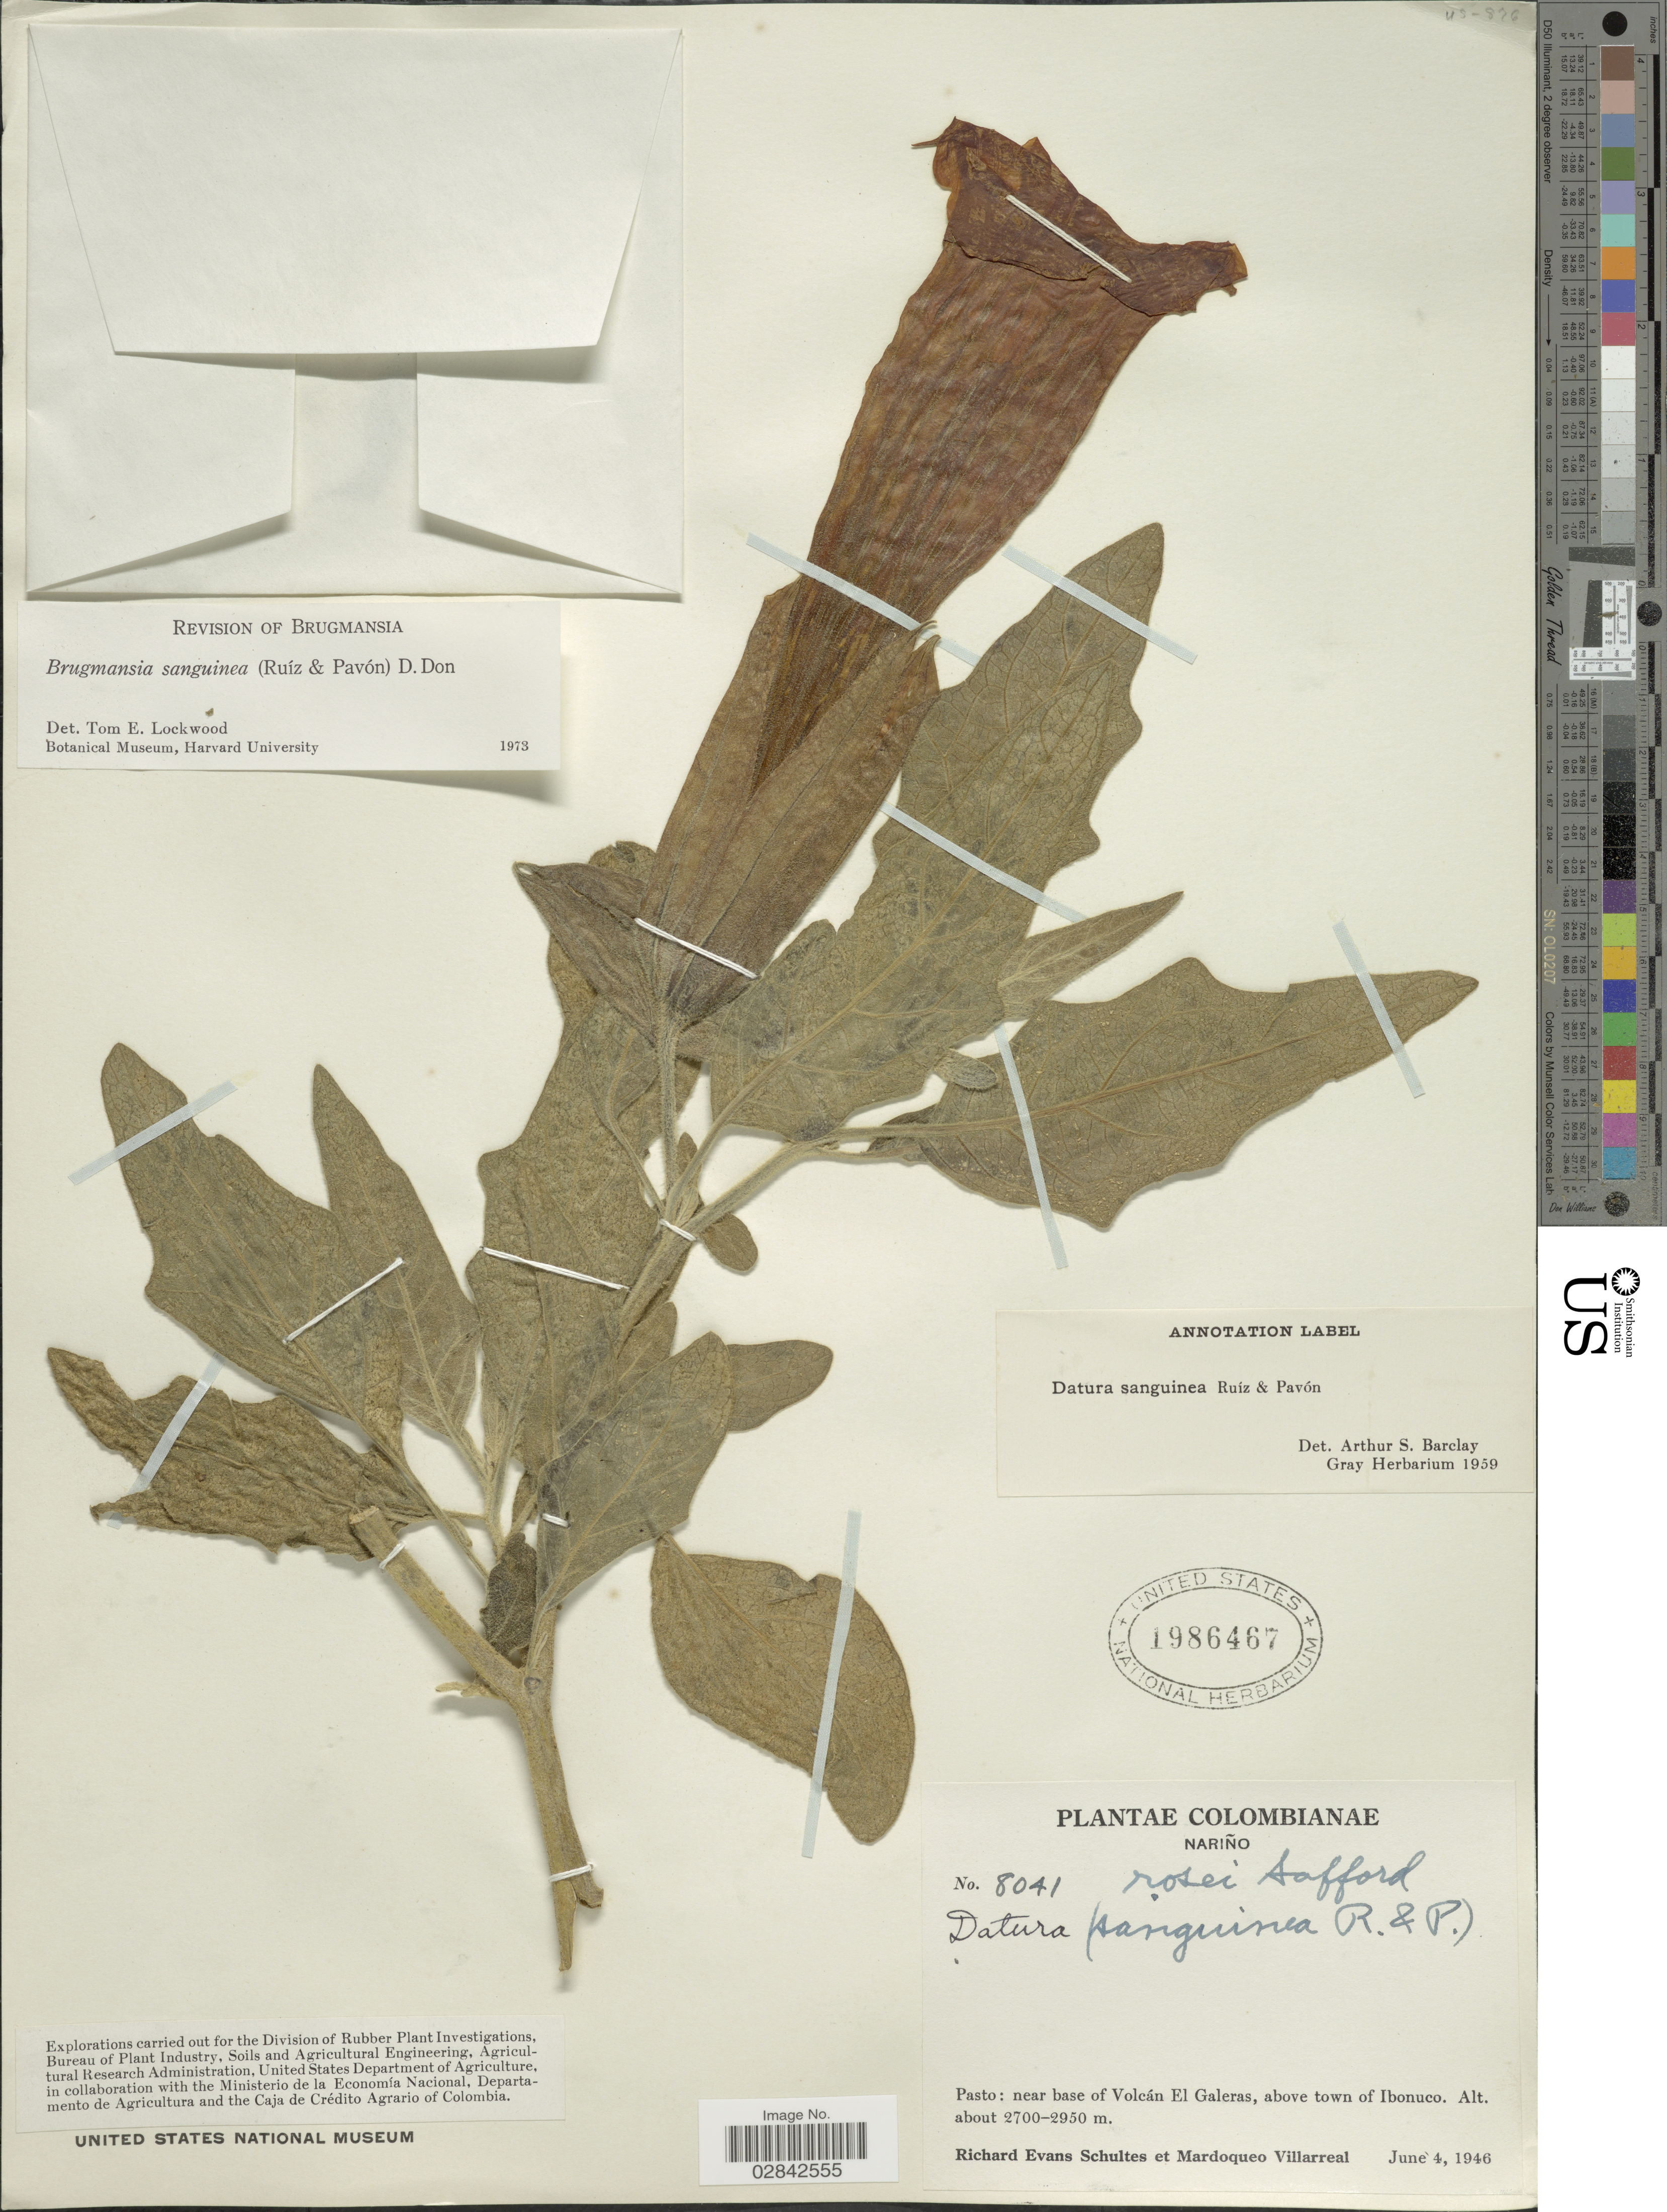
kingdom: Plantae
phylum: Tracheophyta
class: Magnoliopsida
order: Solanales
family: Solanaceae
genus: Brugmansia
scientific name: Brugmansia sanguinea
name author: (Ruiz & Pav.) D. Don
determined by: Lockwood, T. E.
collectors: R. E. Schultes & M. Villarreal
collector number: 8041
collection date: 1946-06-04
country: Colombia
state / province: Nariño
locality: Pasto: near base of Volcán El Galeras, above town of Ibonuco.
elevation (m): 2700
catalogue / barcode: US 1986467